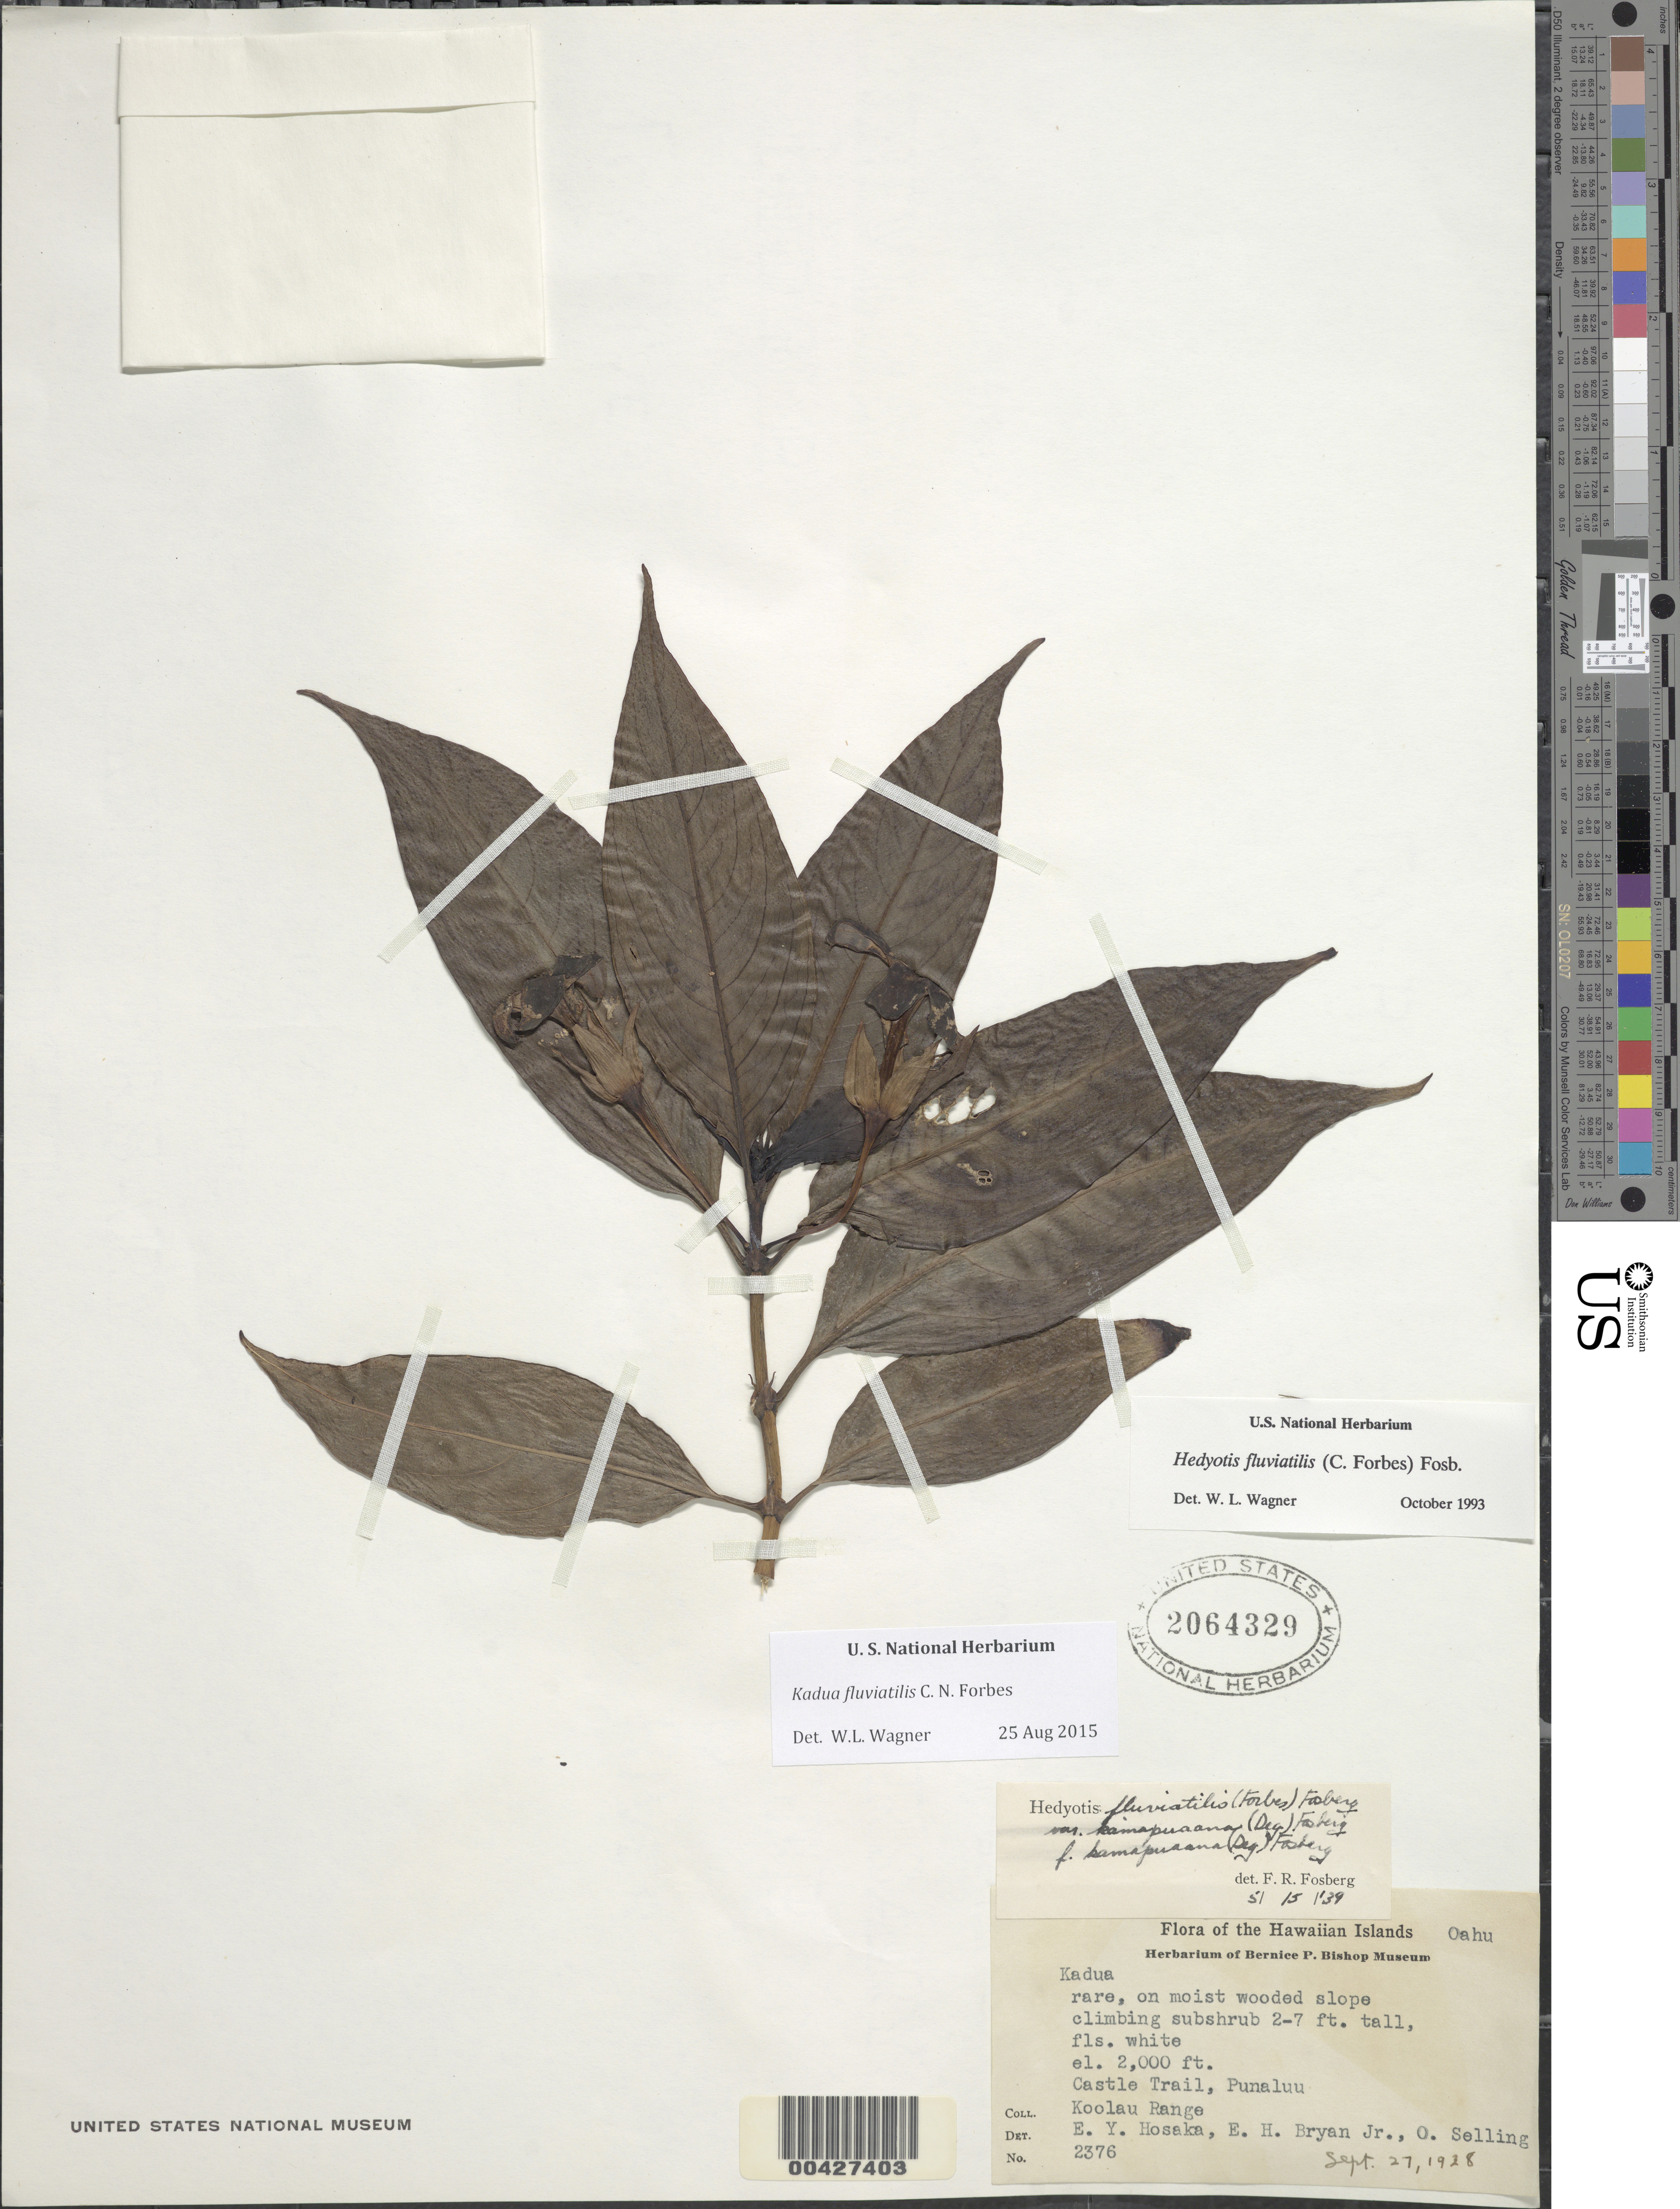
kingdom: Plantae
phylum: Tracheophyta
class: Magnoliopsida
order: Gentianales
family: Rubiaceae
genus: Kadua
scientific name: Kadua fluviatilis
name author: C.N. Forbes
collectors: E. Y. Hosaka, E. Bryan Jr. & M. Neal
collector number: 2376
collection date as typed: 27 Sep 1928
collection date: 1928-09-27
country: United States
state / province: Hawaii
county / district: Honolulu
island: Oahu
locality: Castle Trail, Punaluu, Koolau Range.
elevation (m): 610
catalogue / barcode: US 2064329